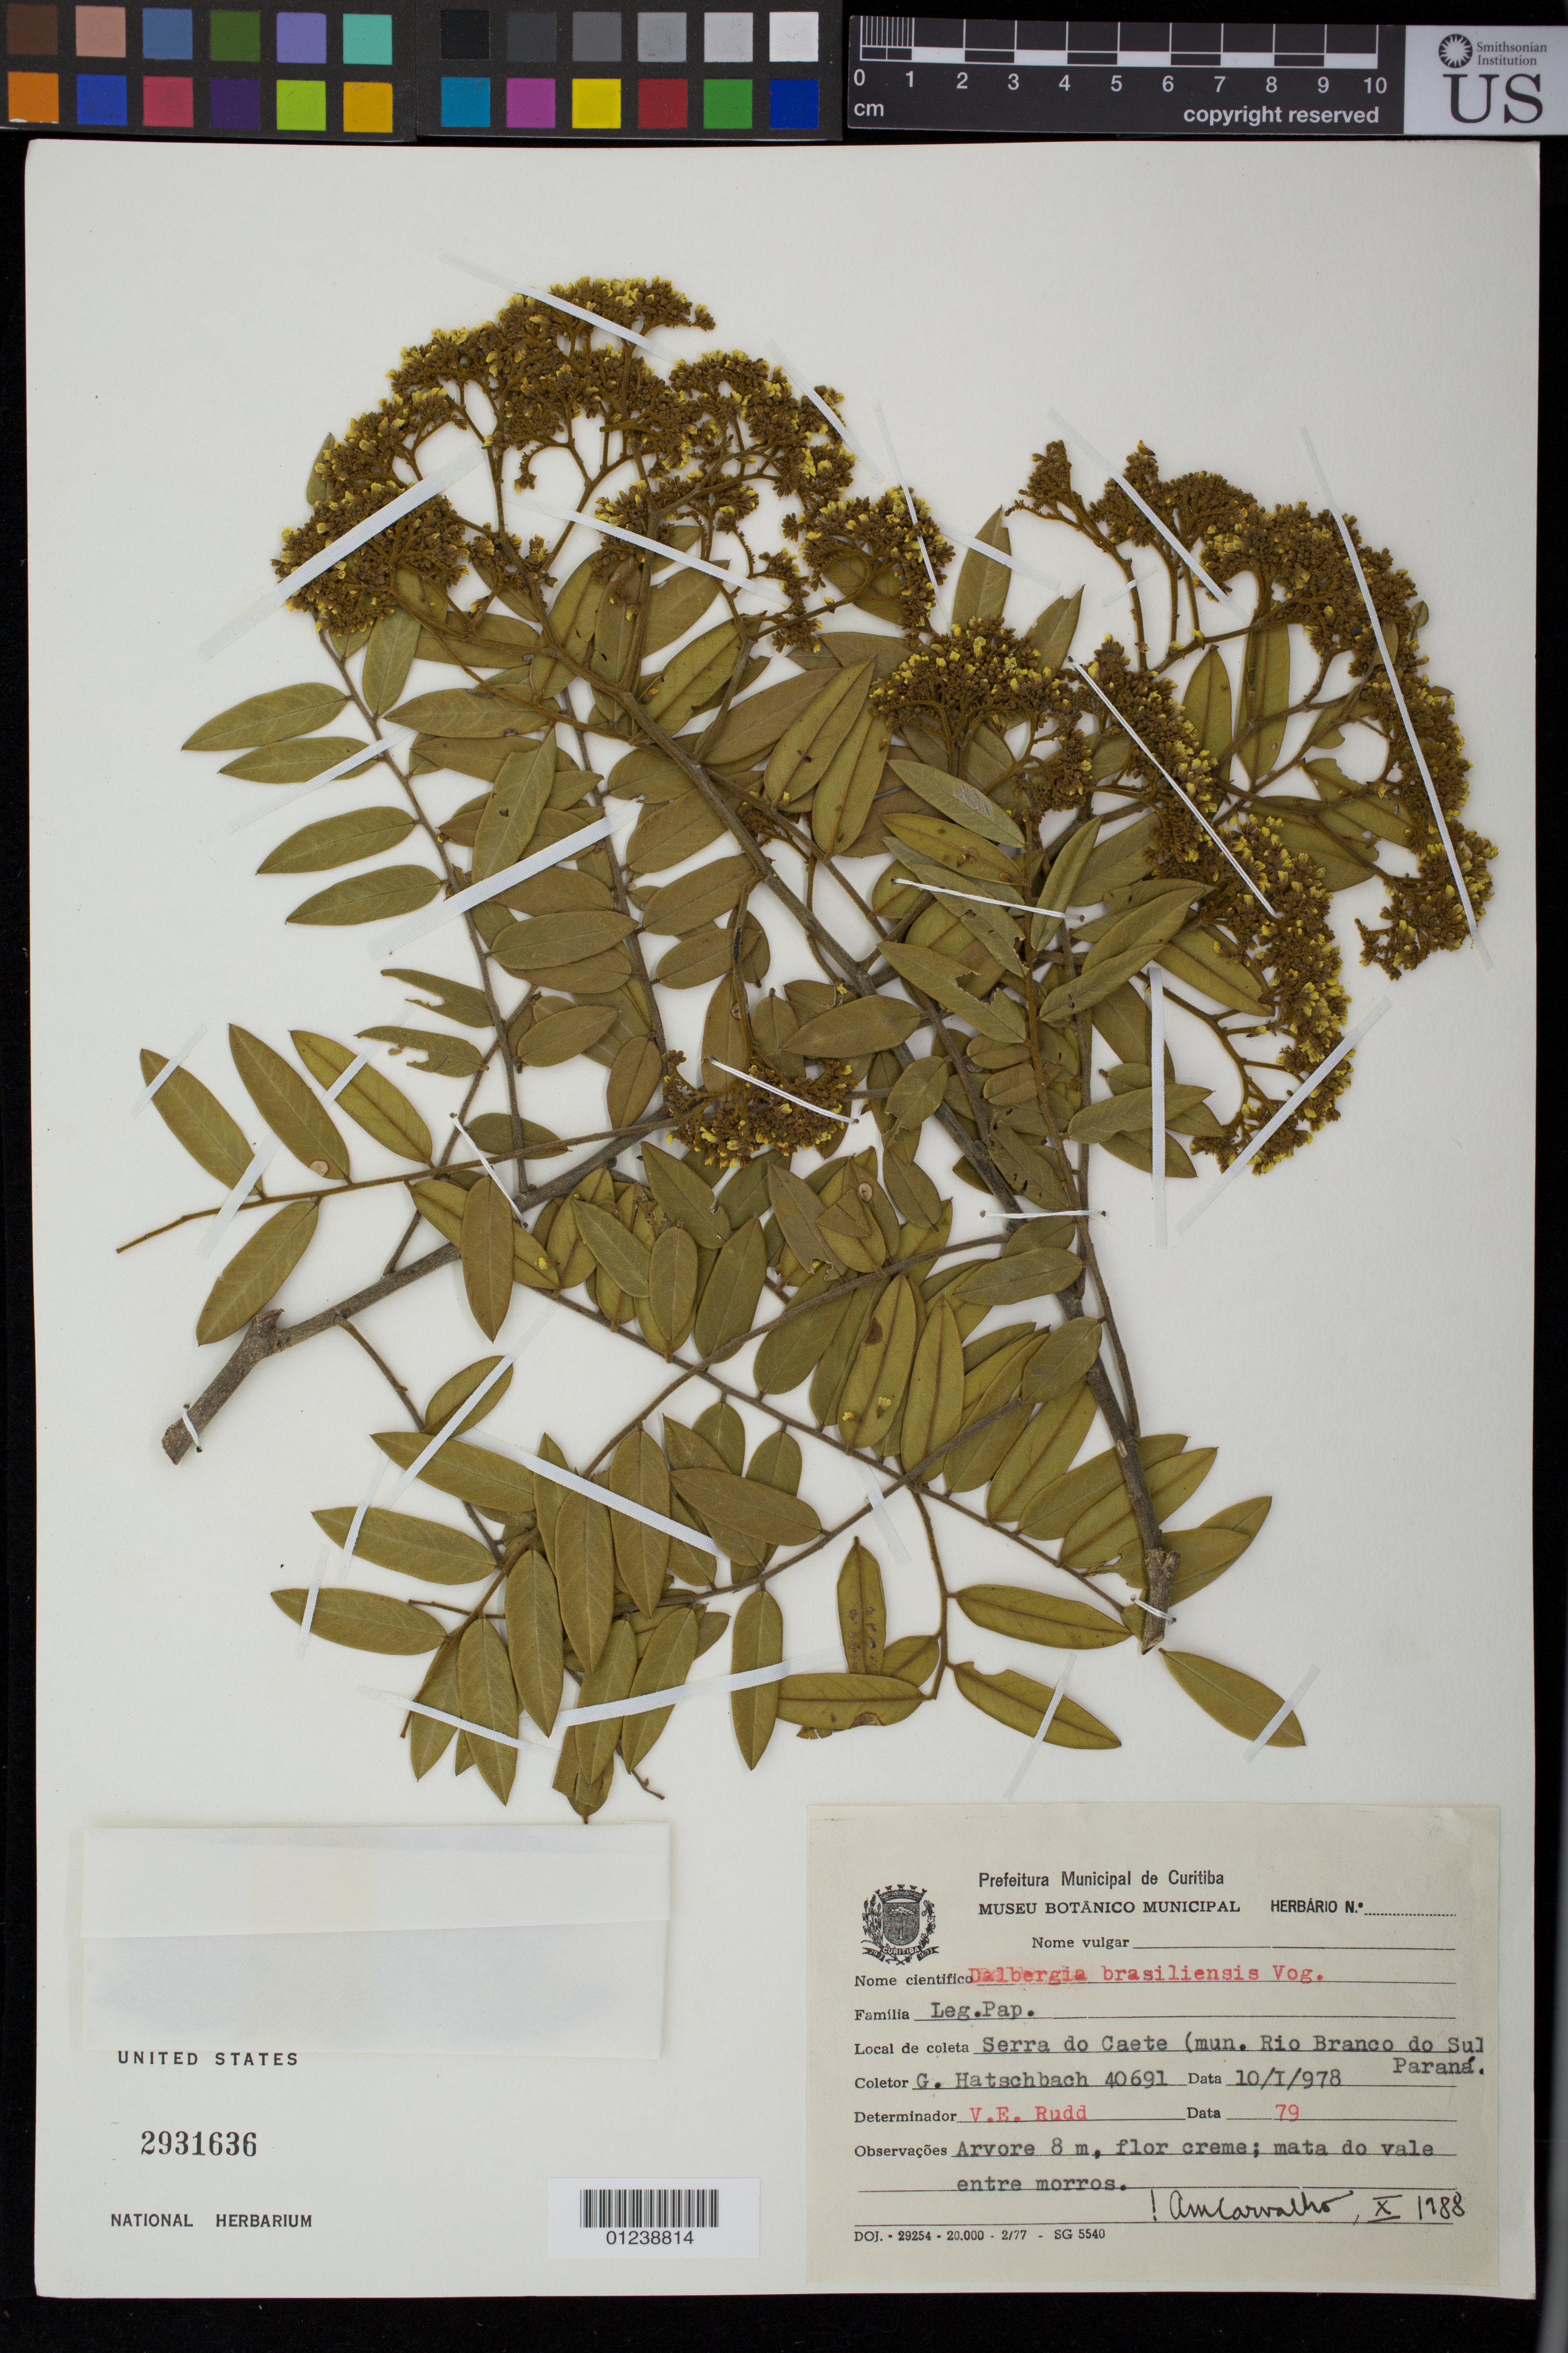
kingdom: Plantae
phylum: Tracheophyta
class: Magnoliopsida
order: Fabales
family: Fabaceae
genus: Dalbergia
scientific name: Dalbergia brasiliensis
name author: Vogel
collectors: G. Hatschbach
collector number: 40691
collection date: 1978-01-10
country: Brazil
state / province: Paraná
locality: Serra do Caete (mun. Rio Branco do Sul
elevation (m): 8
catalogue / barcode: US 2931636